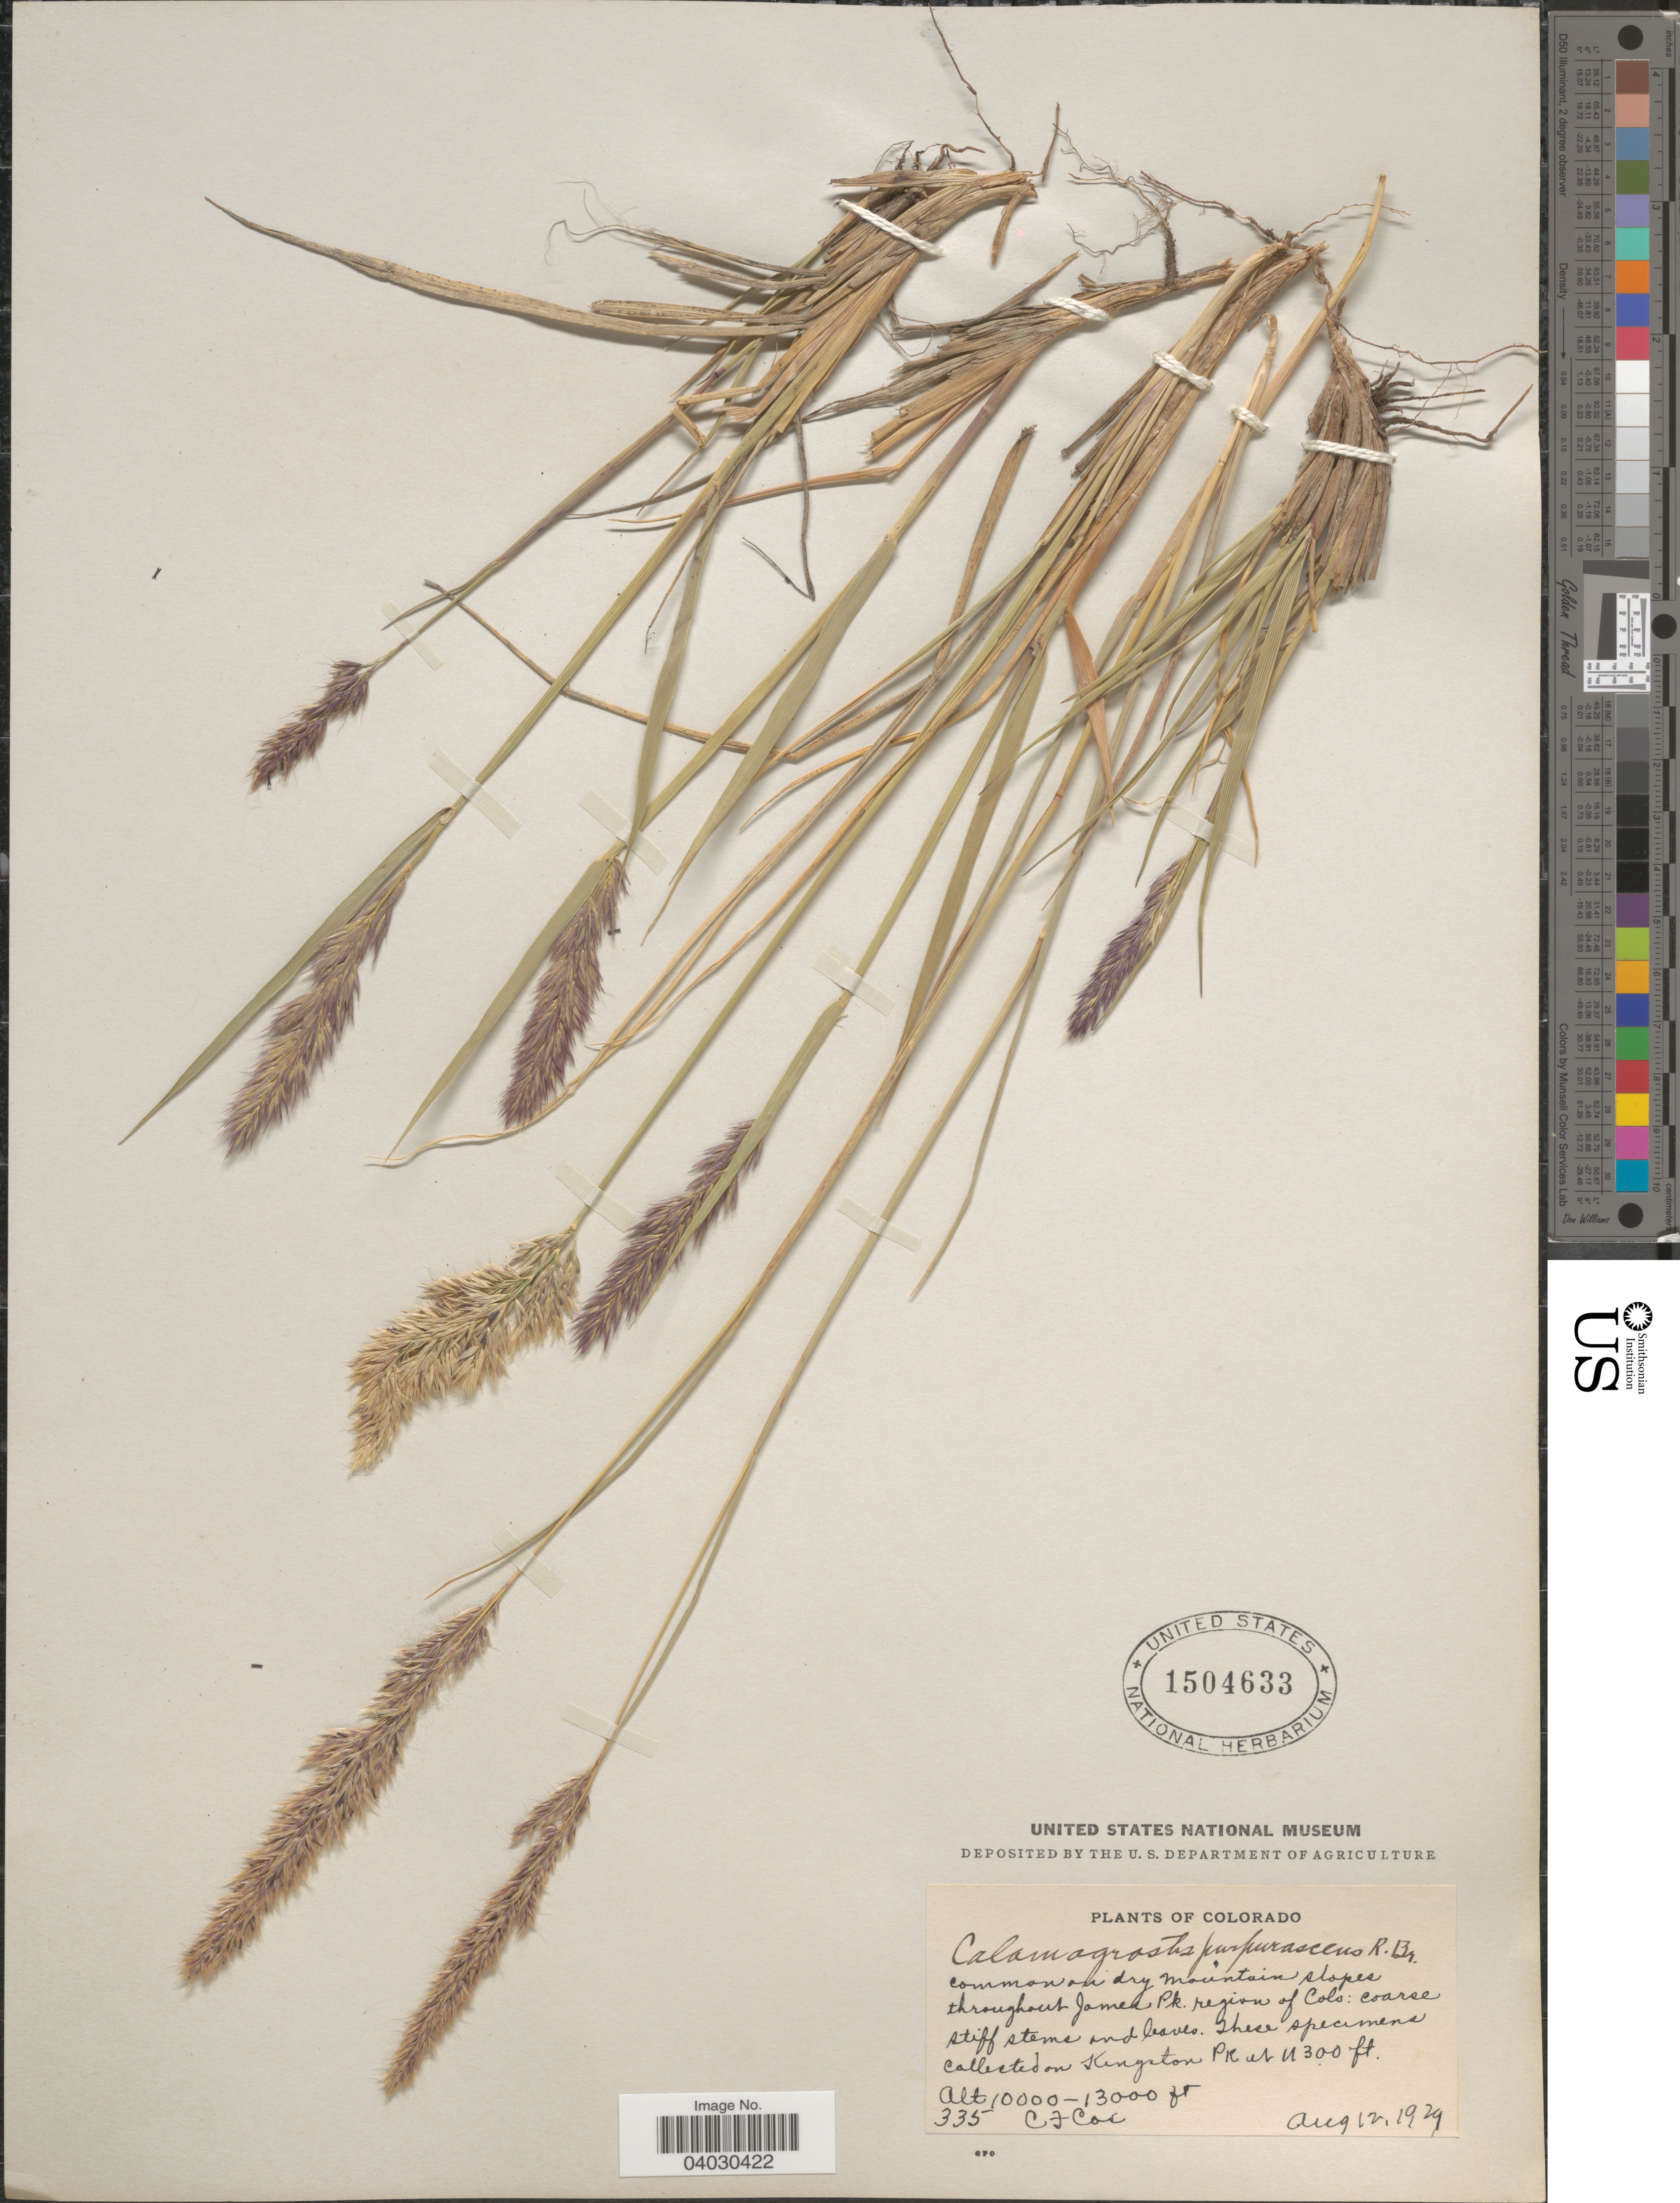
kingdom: Plantae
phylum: Tracheophyta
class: Liliopsida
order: Poales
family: Poaceae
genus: Calamagrostis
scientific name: Calamagrostis purpurascens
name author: R. Br.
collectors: C. Cox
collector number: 335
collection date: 1929-08-12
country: United States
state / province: Colorado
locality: Common on dry mountain slopes throughout James Pk. region of Colo. On Kingston Pk at 11300 feet.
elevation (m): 3048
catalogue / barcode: US 1504633